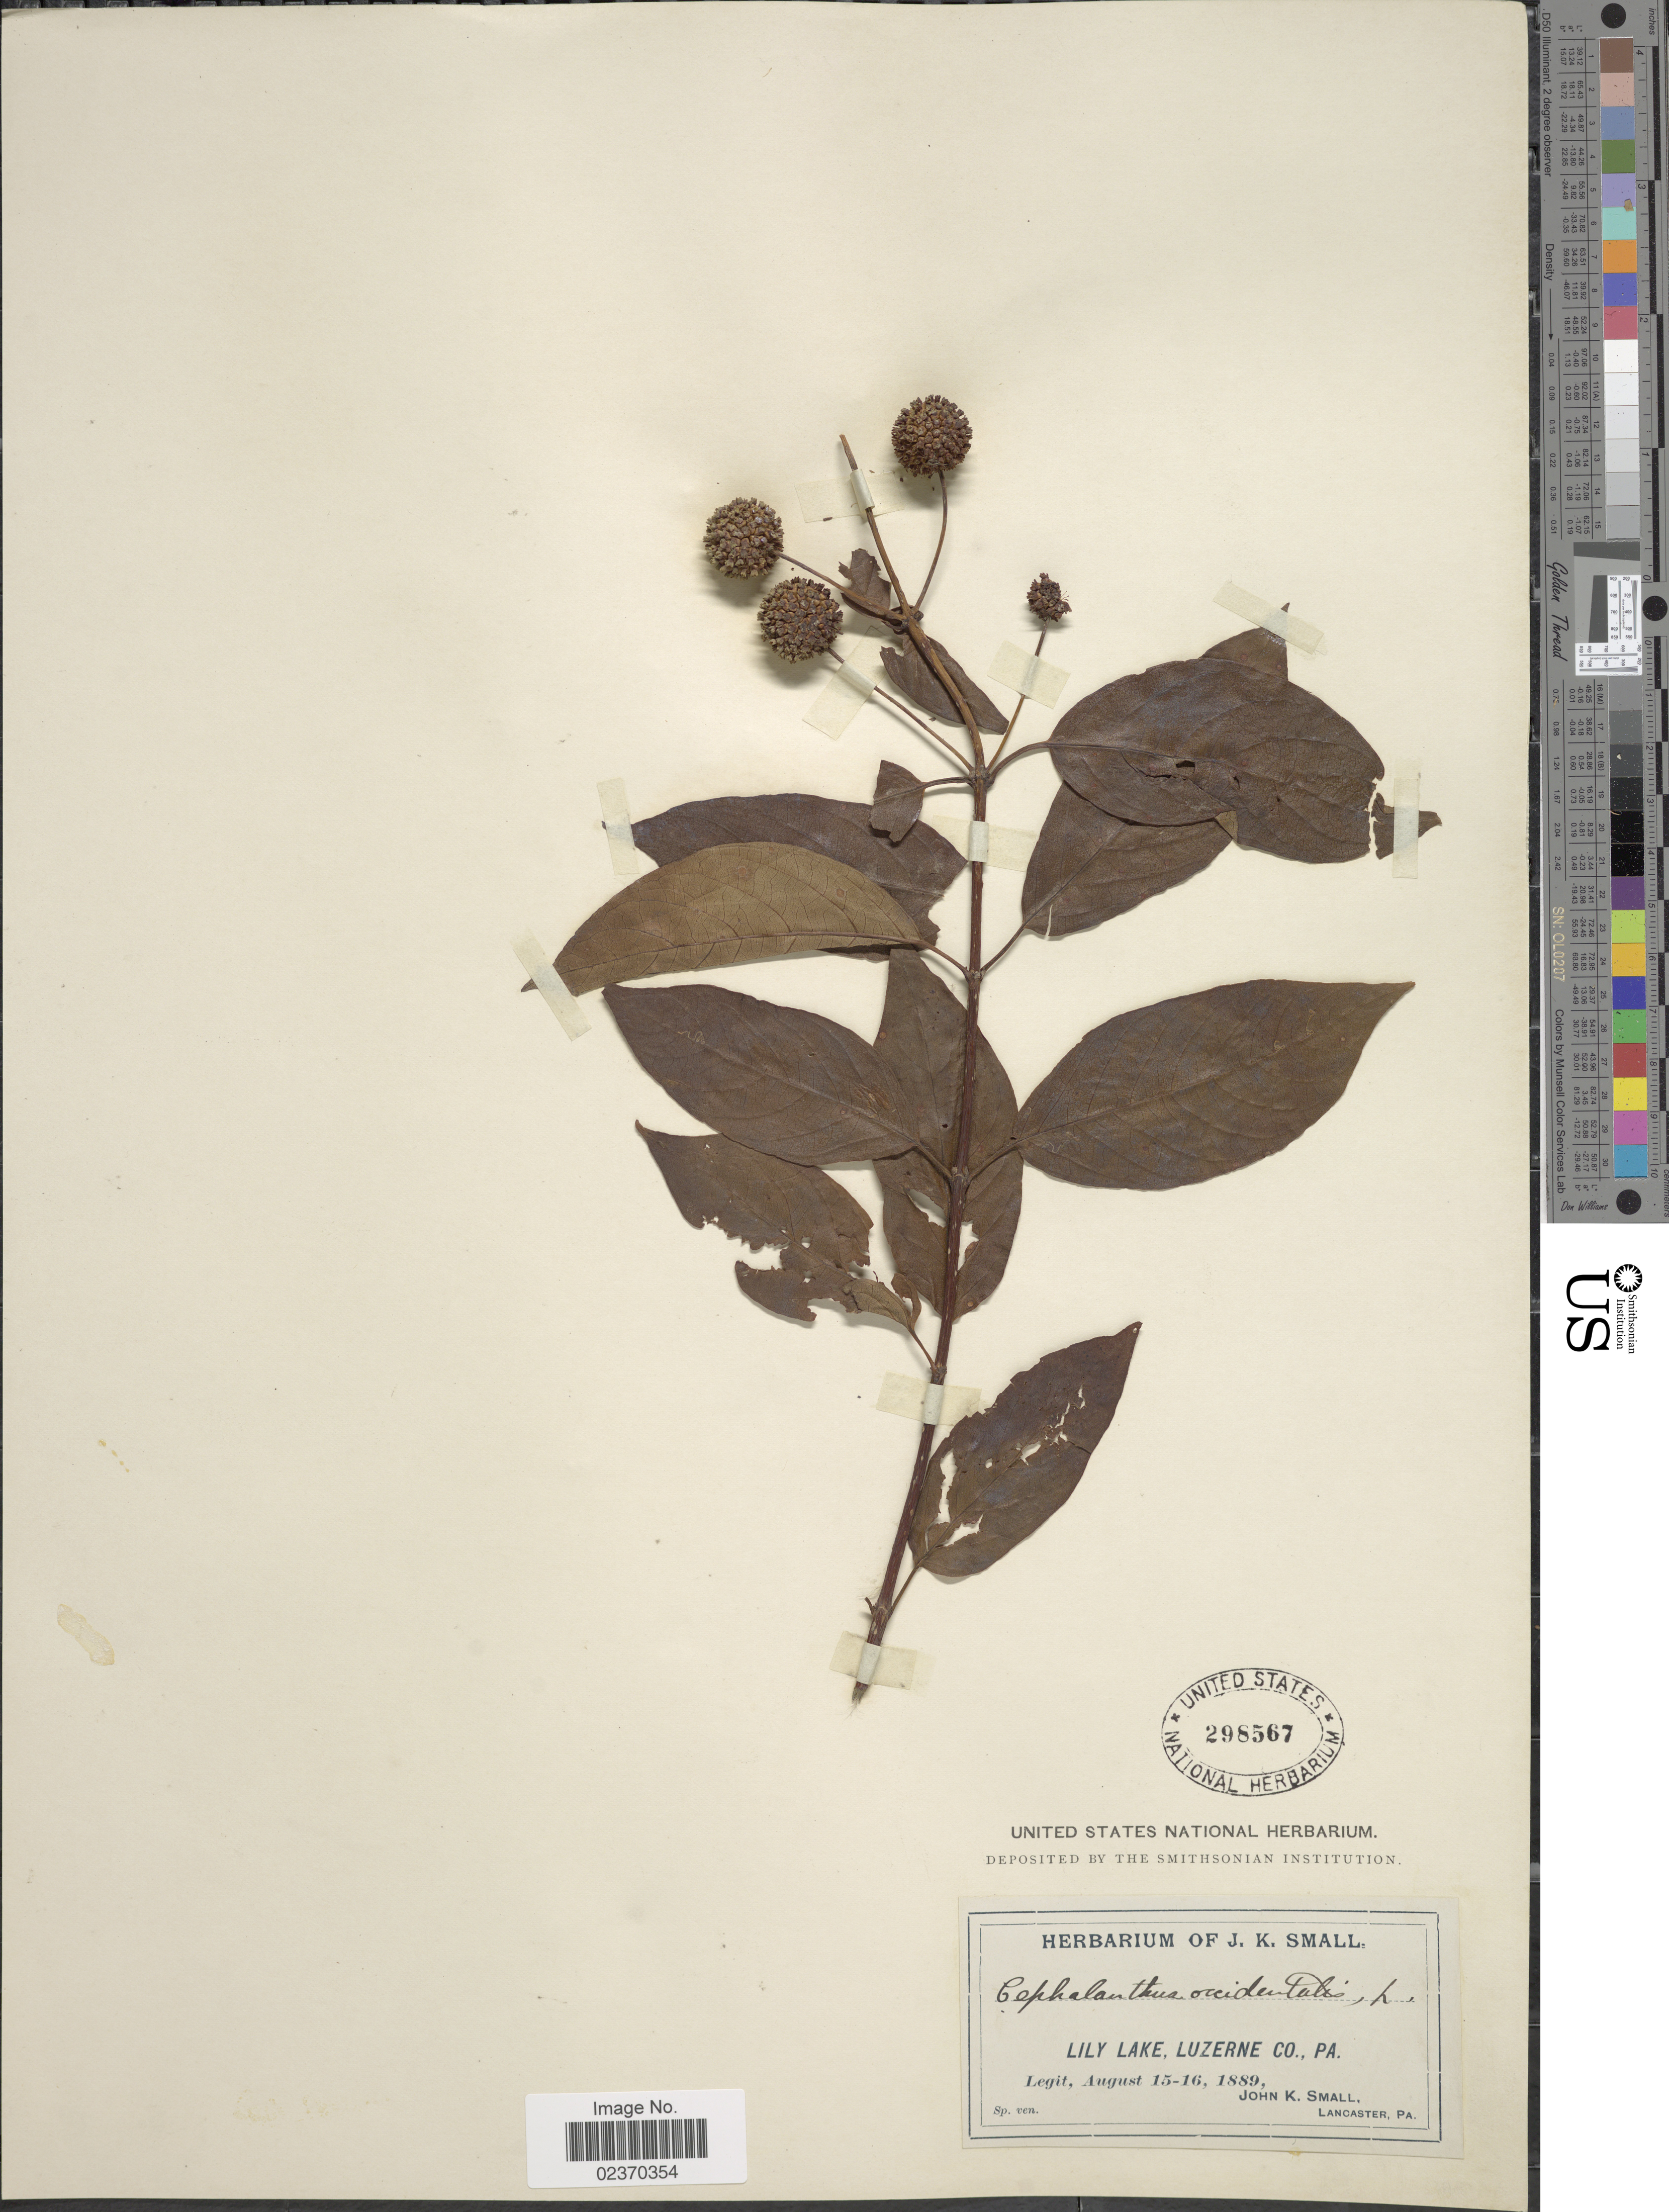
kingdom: Plantae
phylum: Tracheophyta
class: Magnoliopsida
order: Gentianales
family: Rubiaceae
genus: Cephalanthus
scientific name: Cephalanthus occidentalis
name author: L.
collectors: J. K. Small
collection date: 1889-08-15/1889-08-16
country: United States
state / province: Pennsylvania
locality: Lily Lake, Luzerne Co.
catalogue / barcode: US 298567